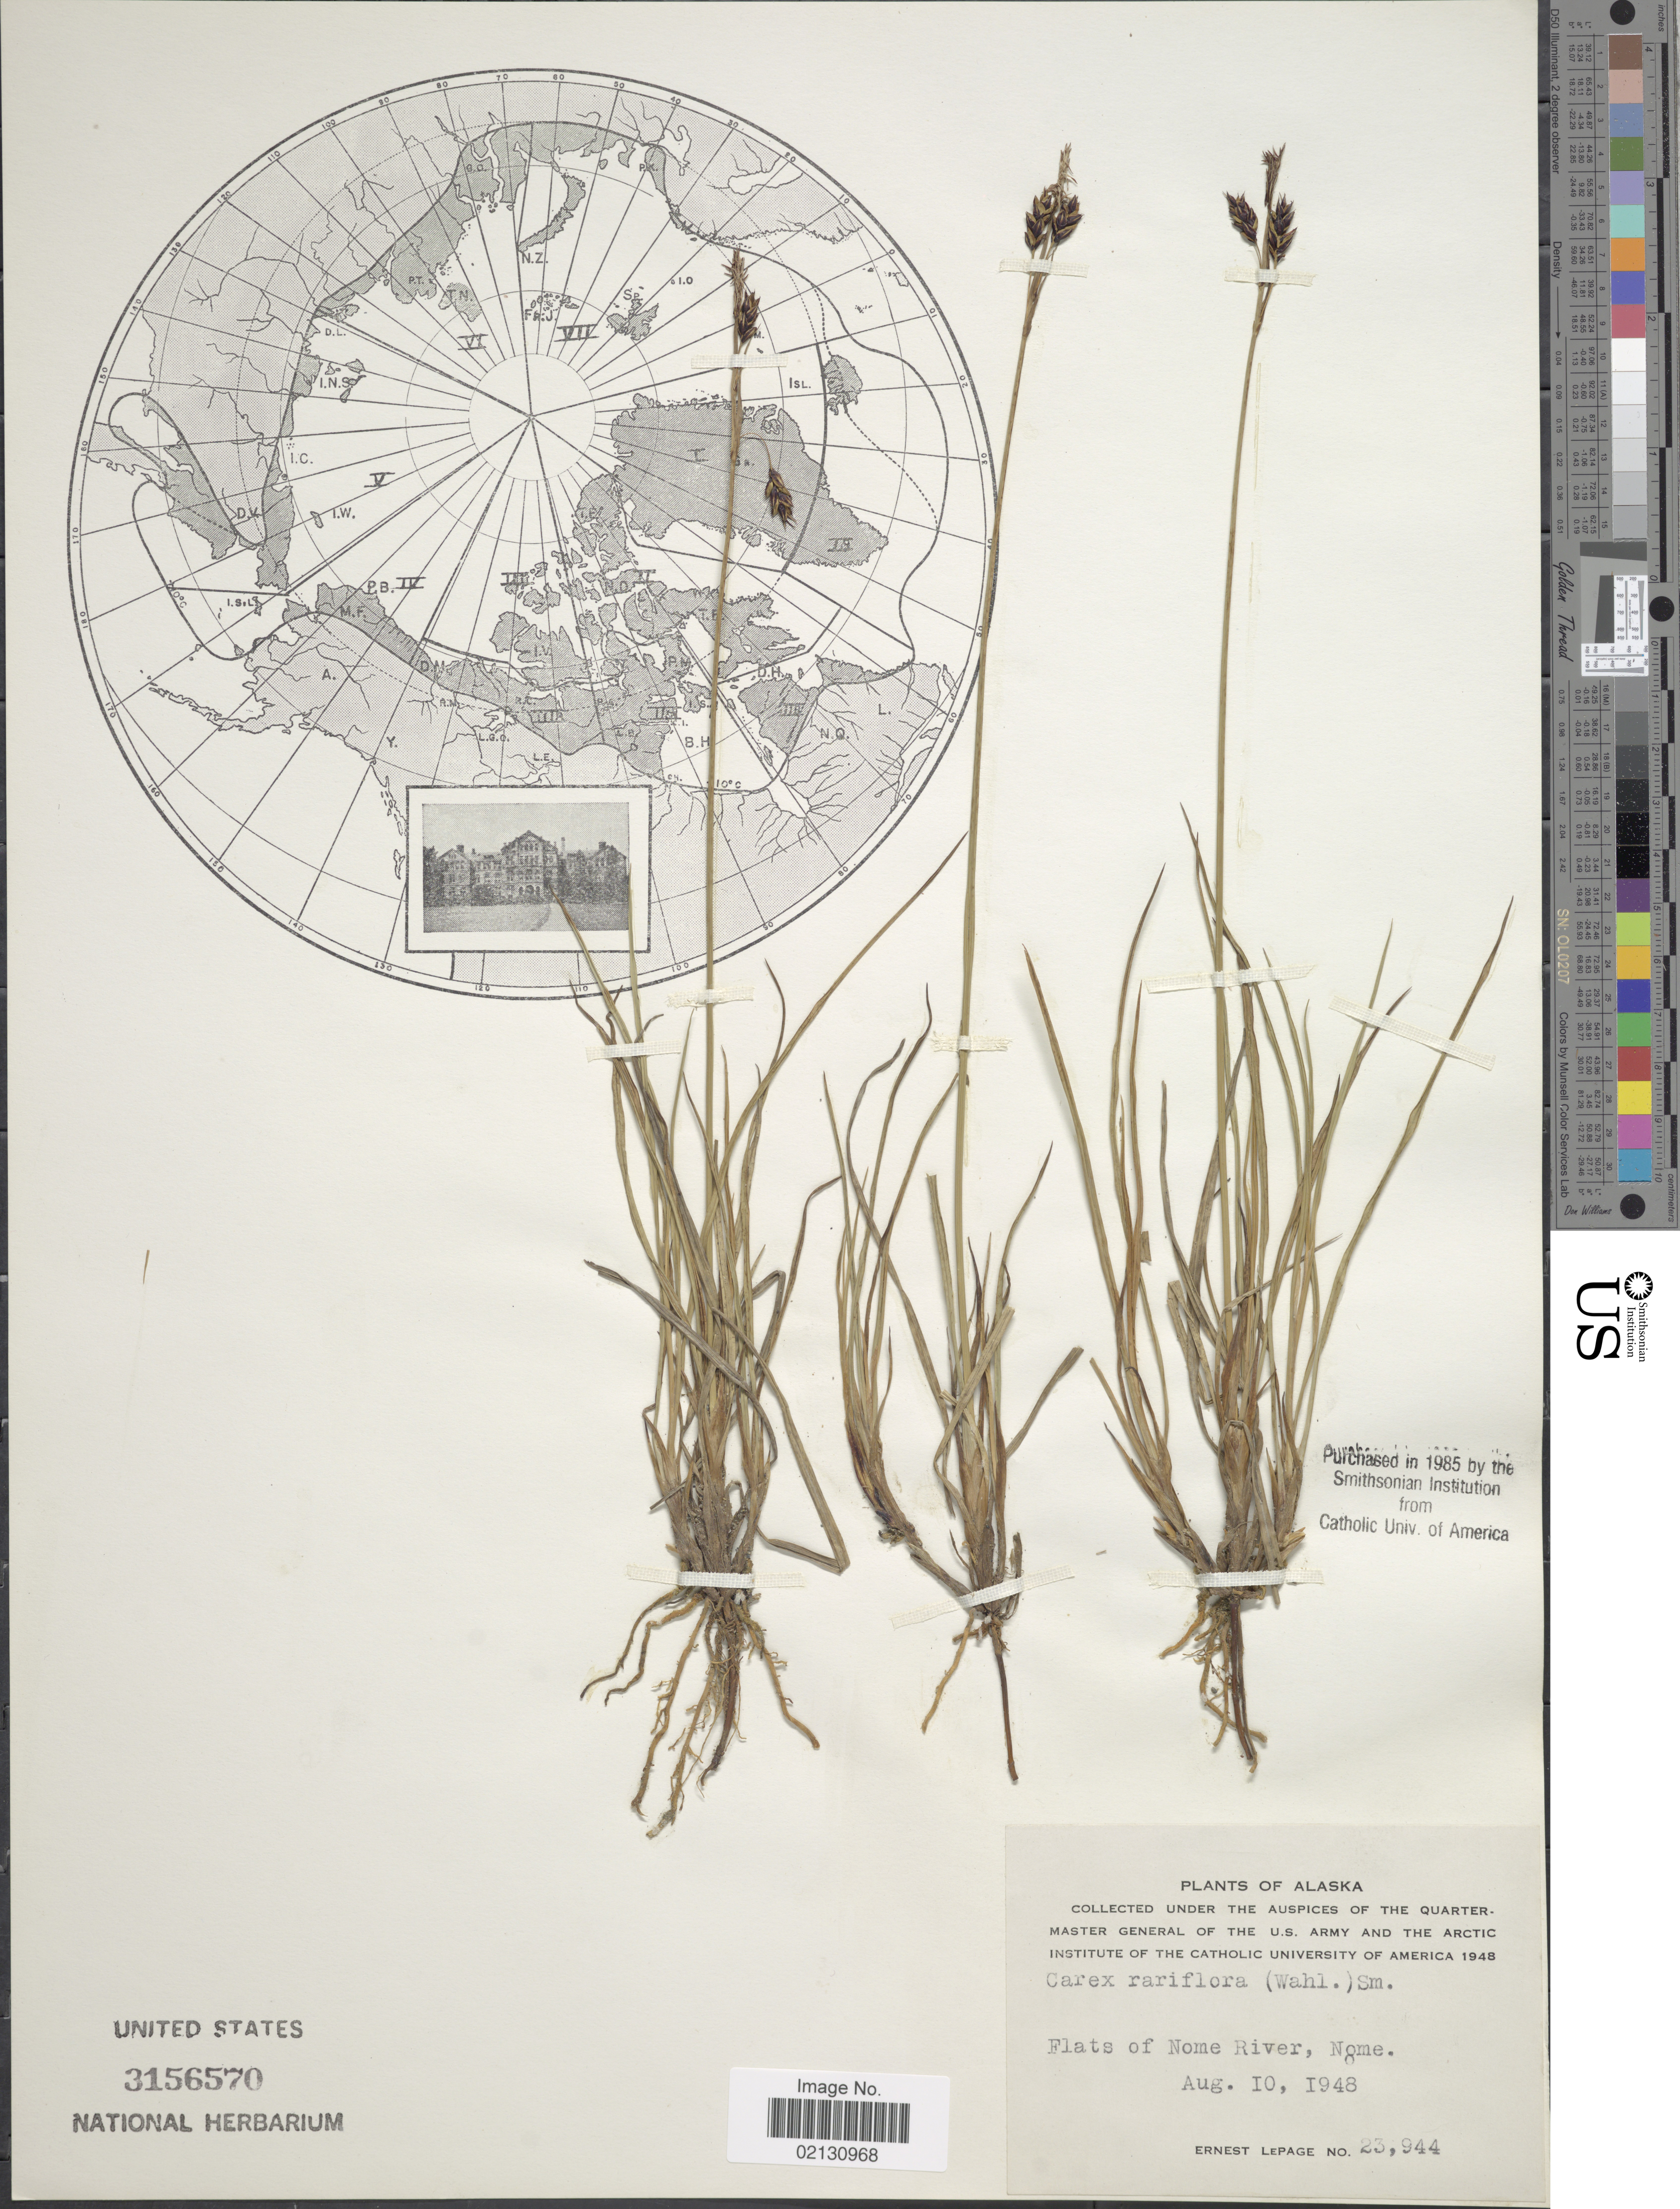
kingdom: Plantae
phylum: Tracheophyta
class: Liliopsida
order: Poales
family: Cyperaceae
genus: Carex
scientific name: Carex rariflora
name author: (Wahlenb.) Sm.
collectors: E. Lepage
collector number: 23944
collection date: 1948-08-10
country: United States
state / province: Alaska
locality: Flats of Nome River, Nome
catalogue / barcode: US 3156570